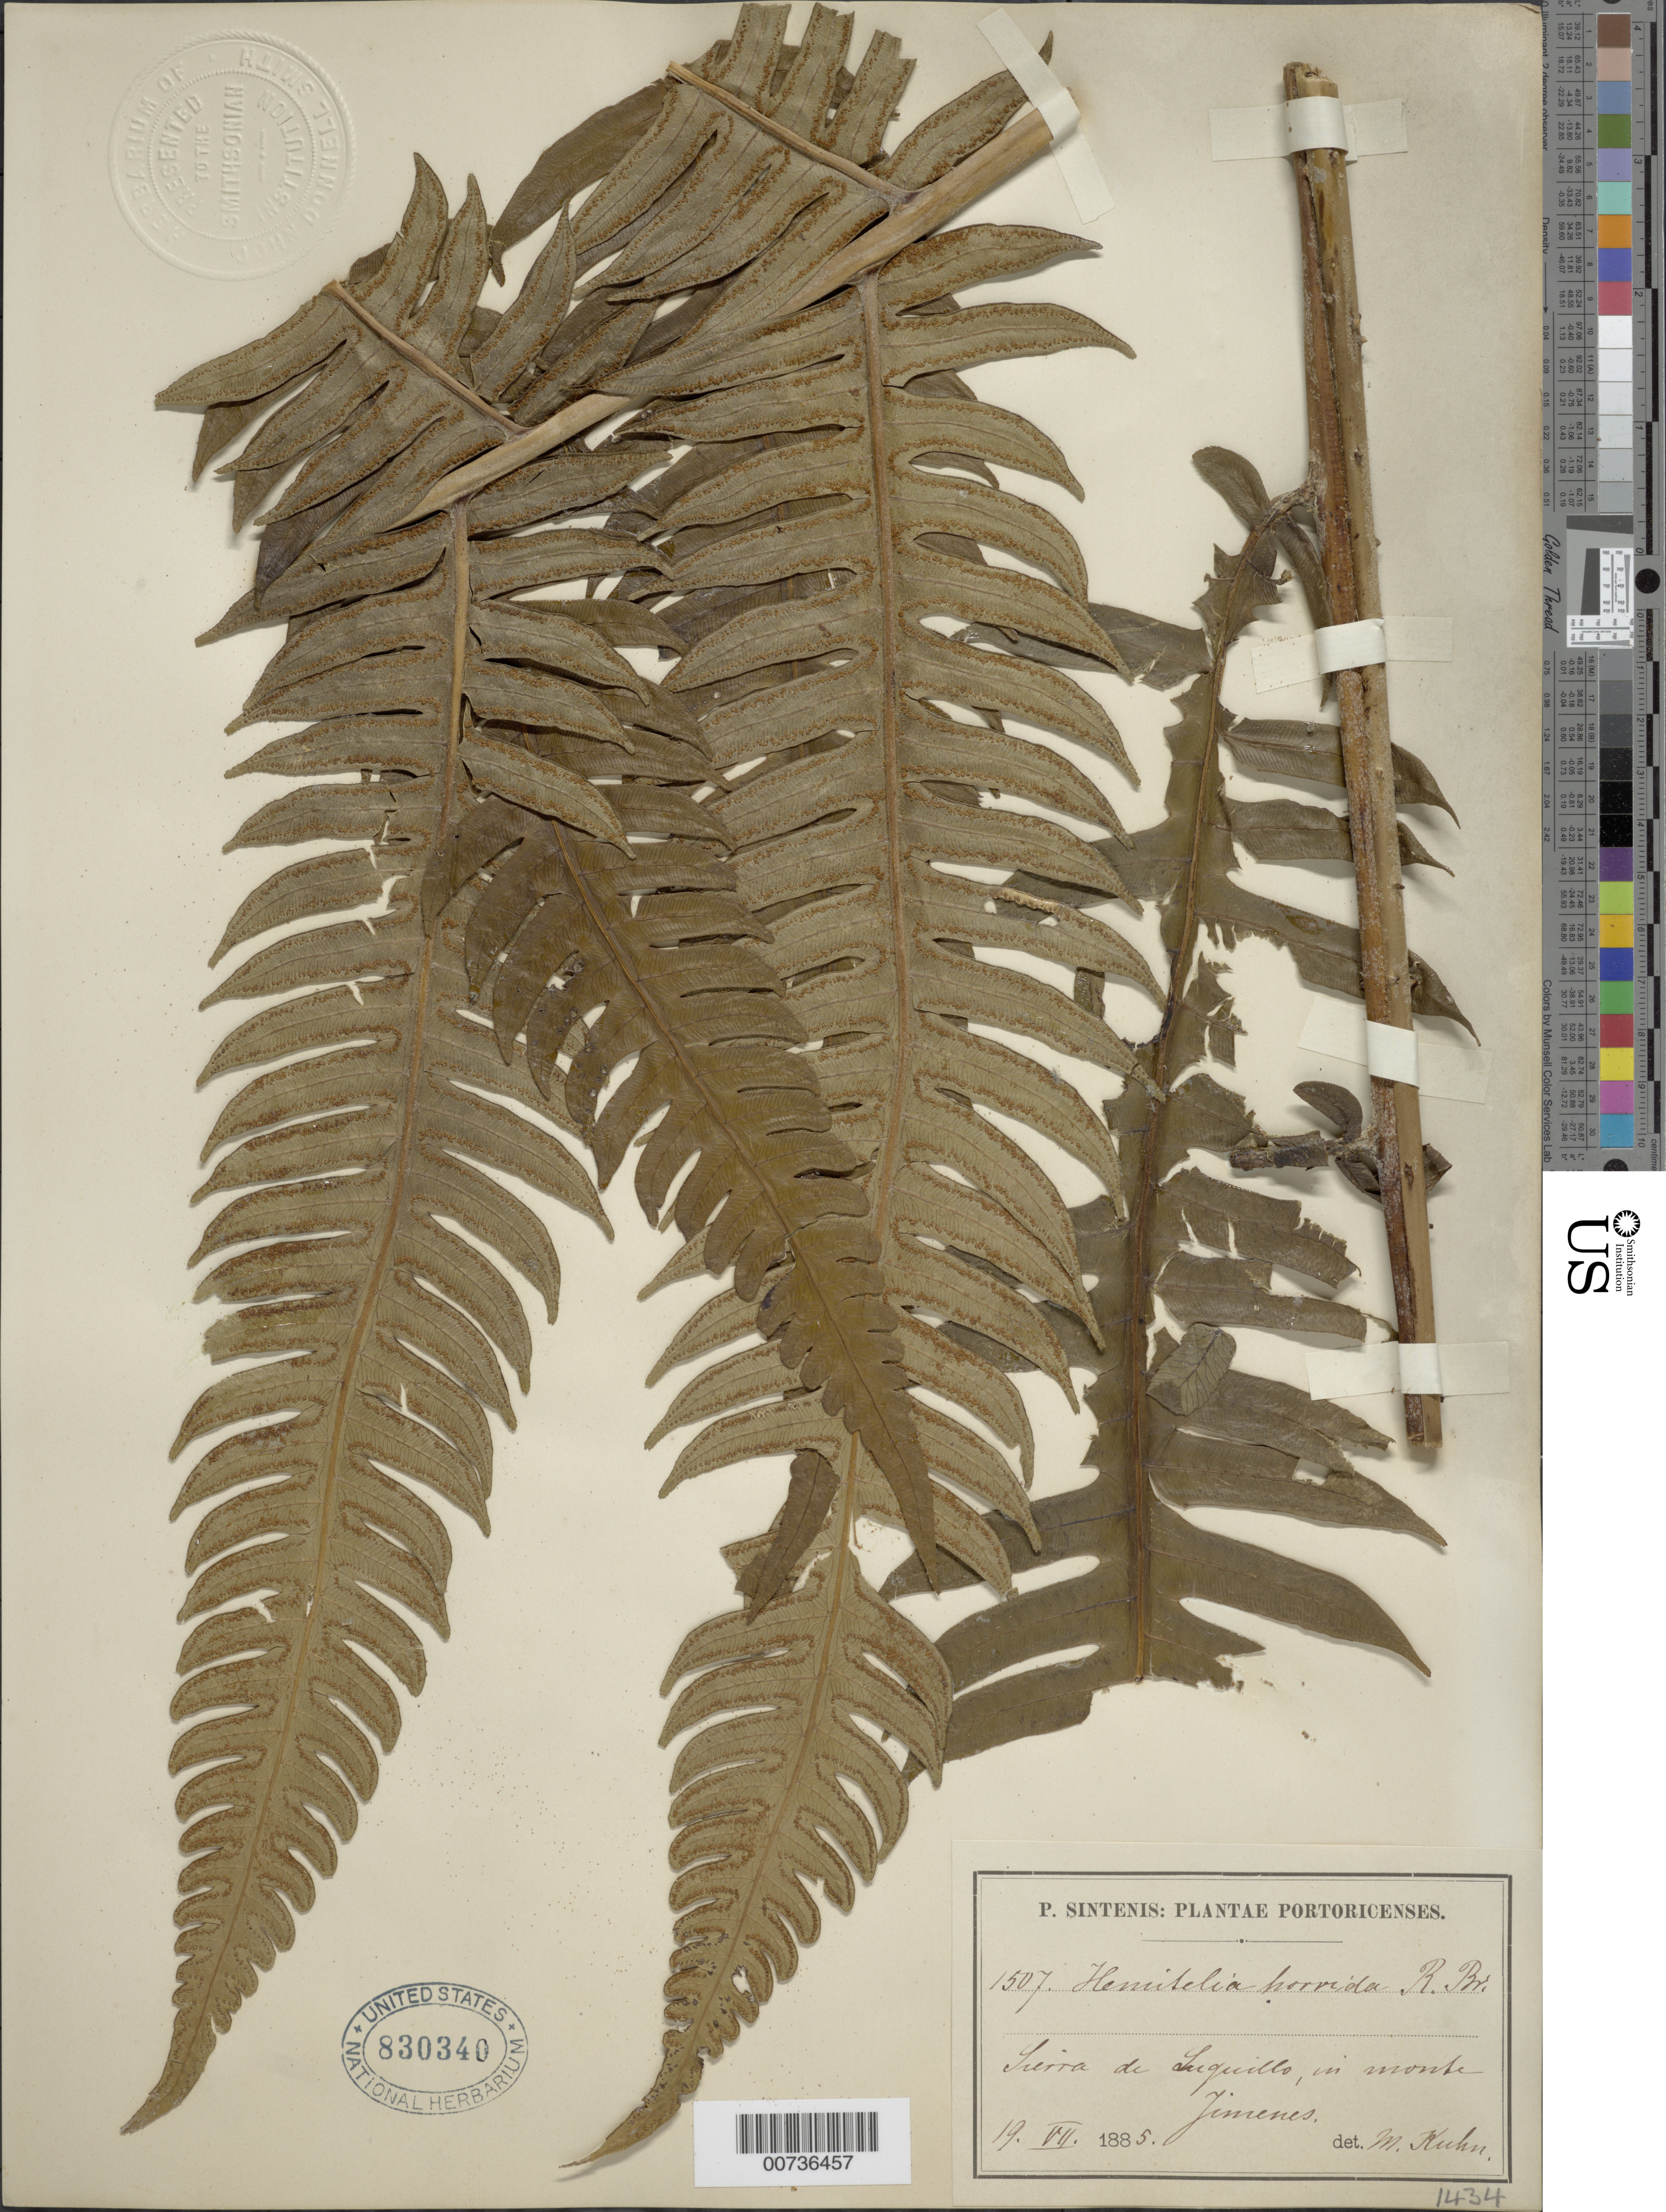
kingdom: Plantae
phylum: Tracheophyta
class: Polypodiopsida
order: Cyatheales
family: Cyatheaceae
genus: Cyathea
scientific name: Cyathea horrida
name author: (L.) Sm.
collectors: P. Sintenis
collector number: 1507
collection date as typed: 19 Jul 1885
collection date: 1885-07-19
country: Puerto Rico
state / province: Luquillo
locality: Sierra de Luquillo, in Monte Jimemes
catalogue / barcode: US 830340